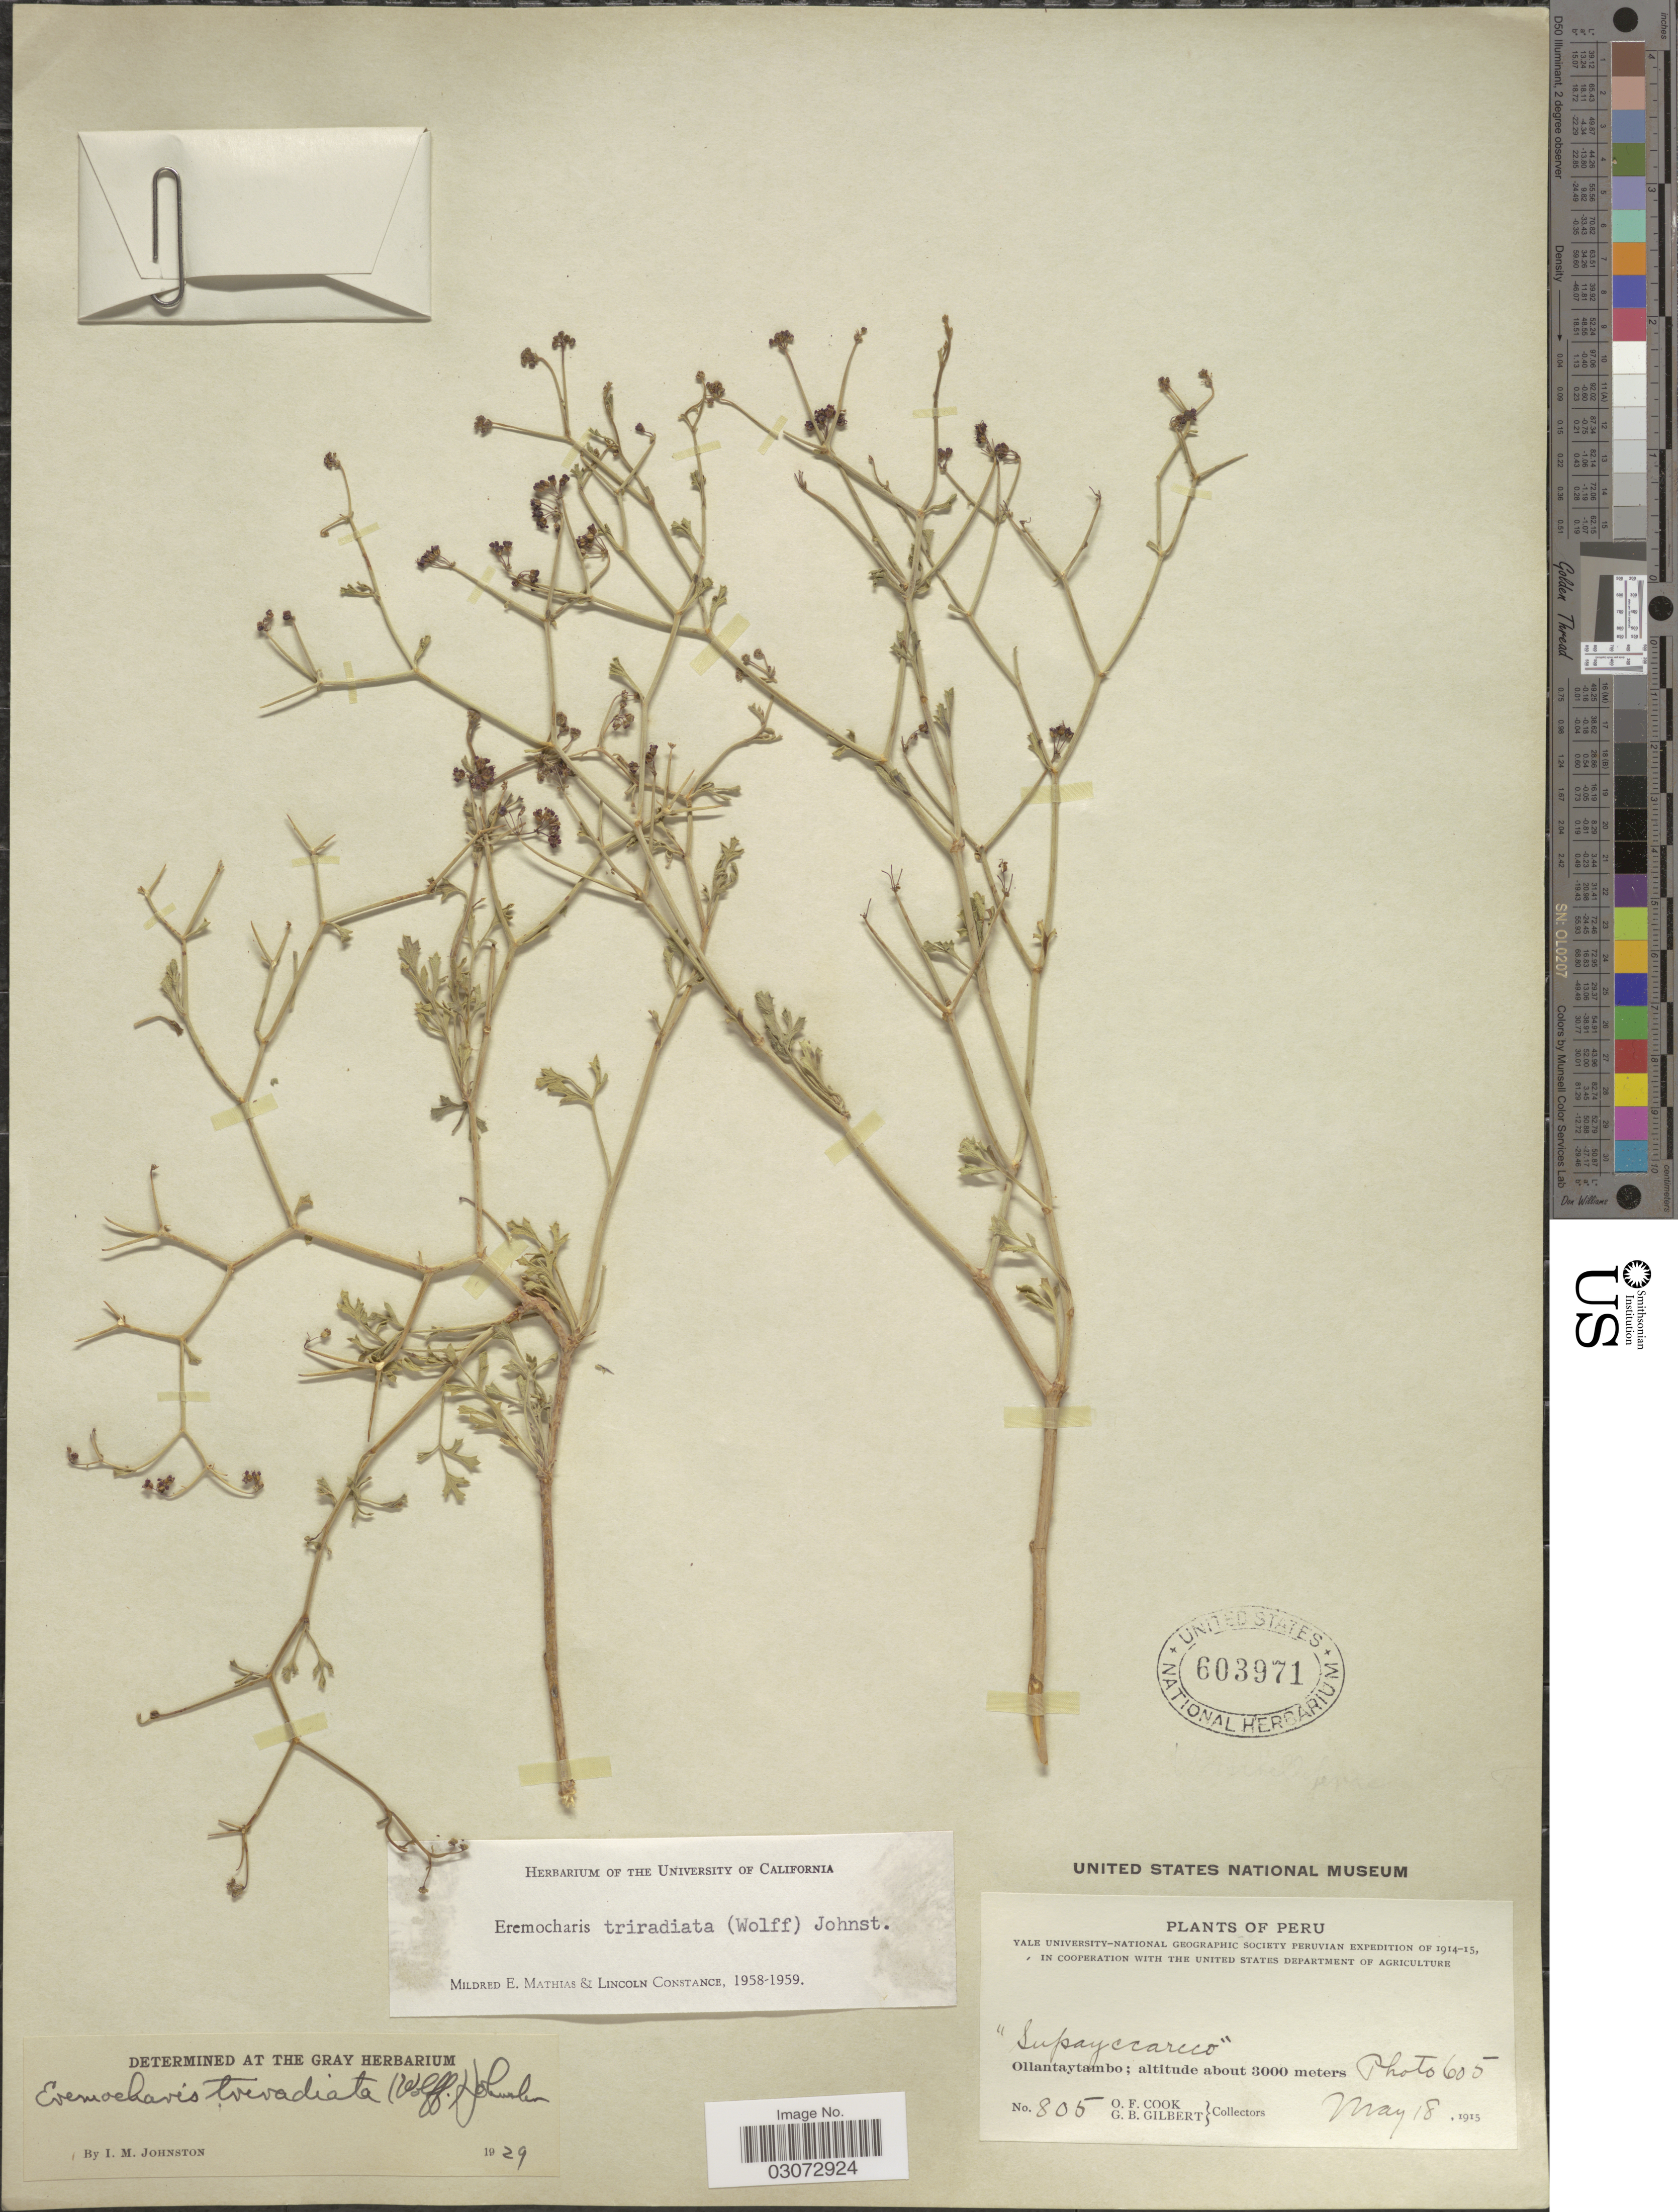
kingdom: Plantae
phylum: Tracheophyta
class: Magnoliopsida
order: Apiales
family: Apiaceae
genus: Eremocharis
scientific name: Eremocharis tripartita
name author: Mathias & Constance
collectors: O. F. Cook & G. B. Gilbert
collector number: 805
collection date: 1915-05-18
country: Peru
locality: Ollantaytambo.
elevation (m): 3000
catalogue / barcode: US 603971